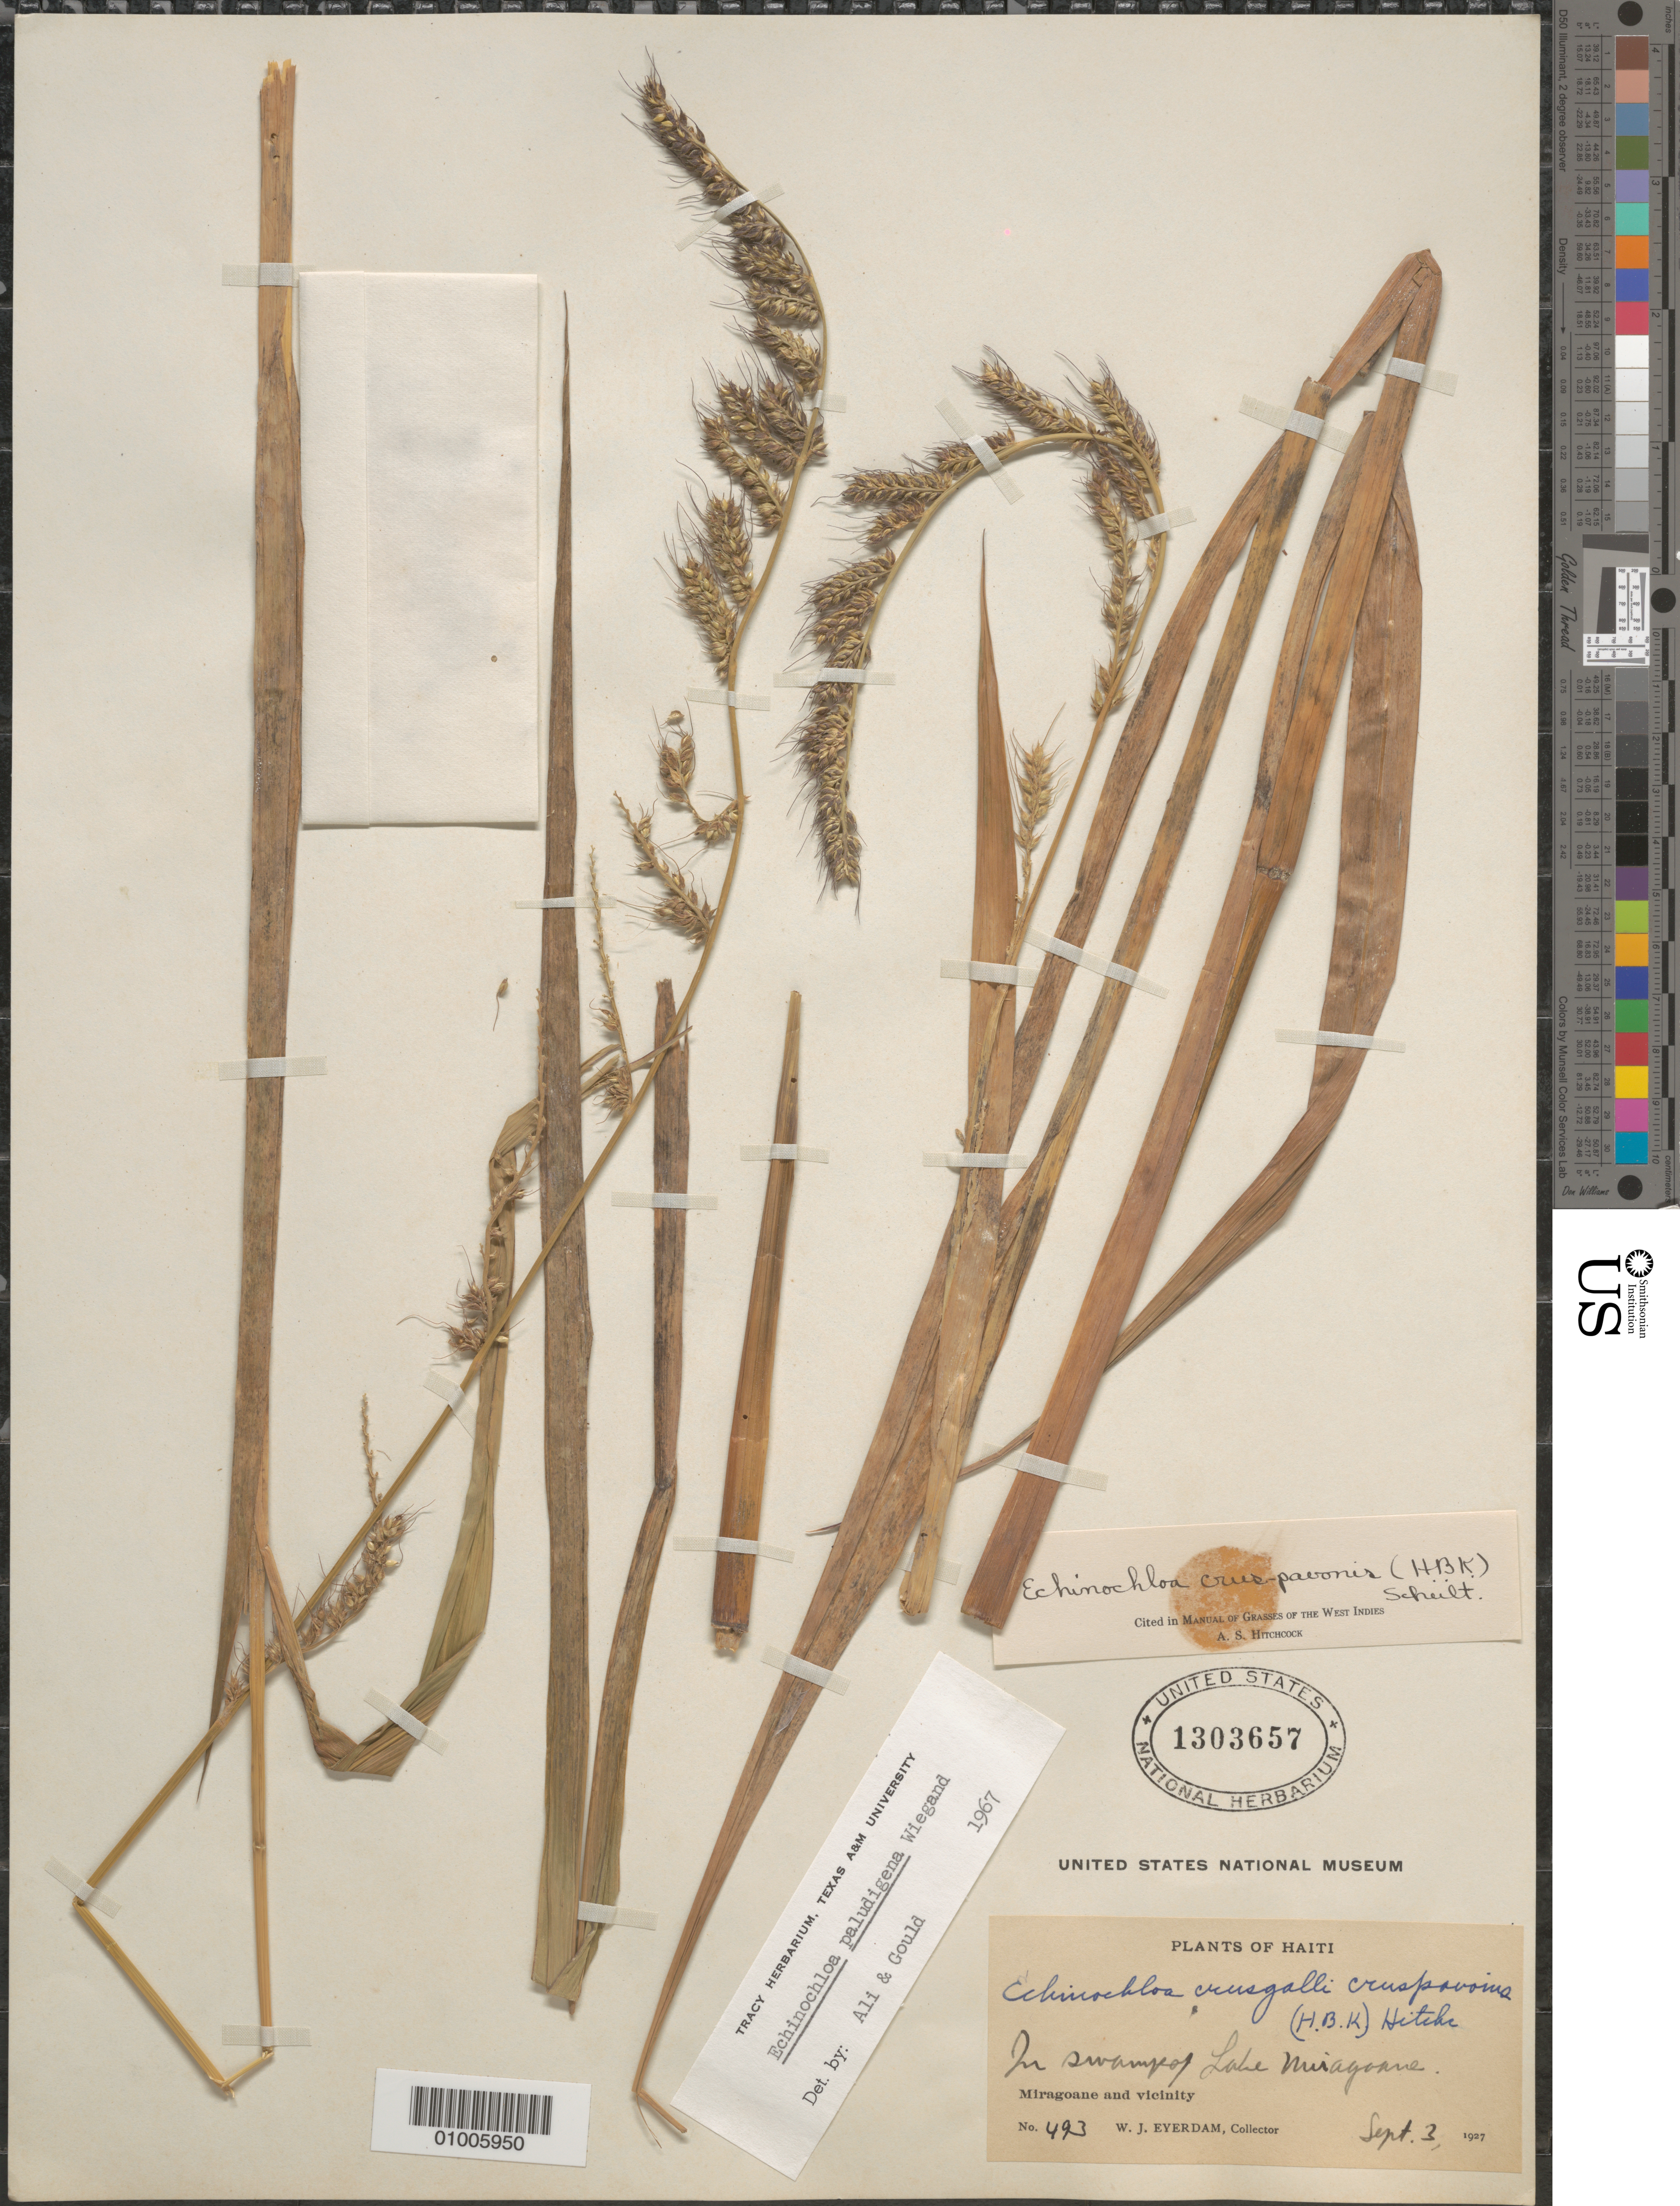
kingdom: Plantae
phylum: Tracheophyta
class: Liliopsida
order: Poales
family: Poaceae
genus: Echinochloa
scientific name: Echinochloa crus-galli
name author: (L.) P. Beauv.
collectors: W. J. Eyerdam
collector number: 493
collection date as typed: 03 Sep 1927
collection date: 1927-09-03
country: Haiti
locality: Miragoane and vicinity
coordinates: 0 N, 0 E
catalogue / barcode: US 1303657